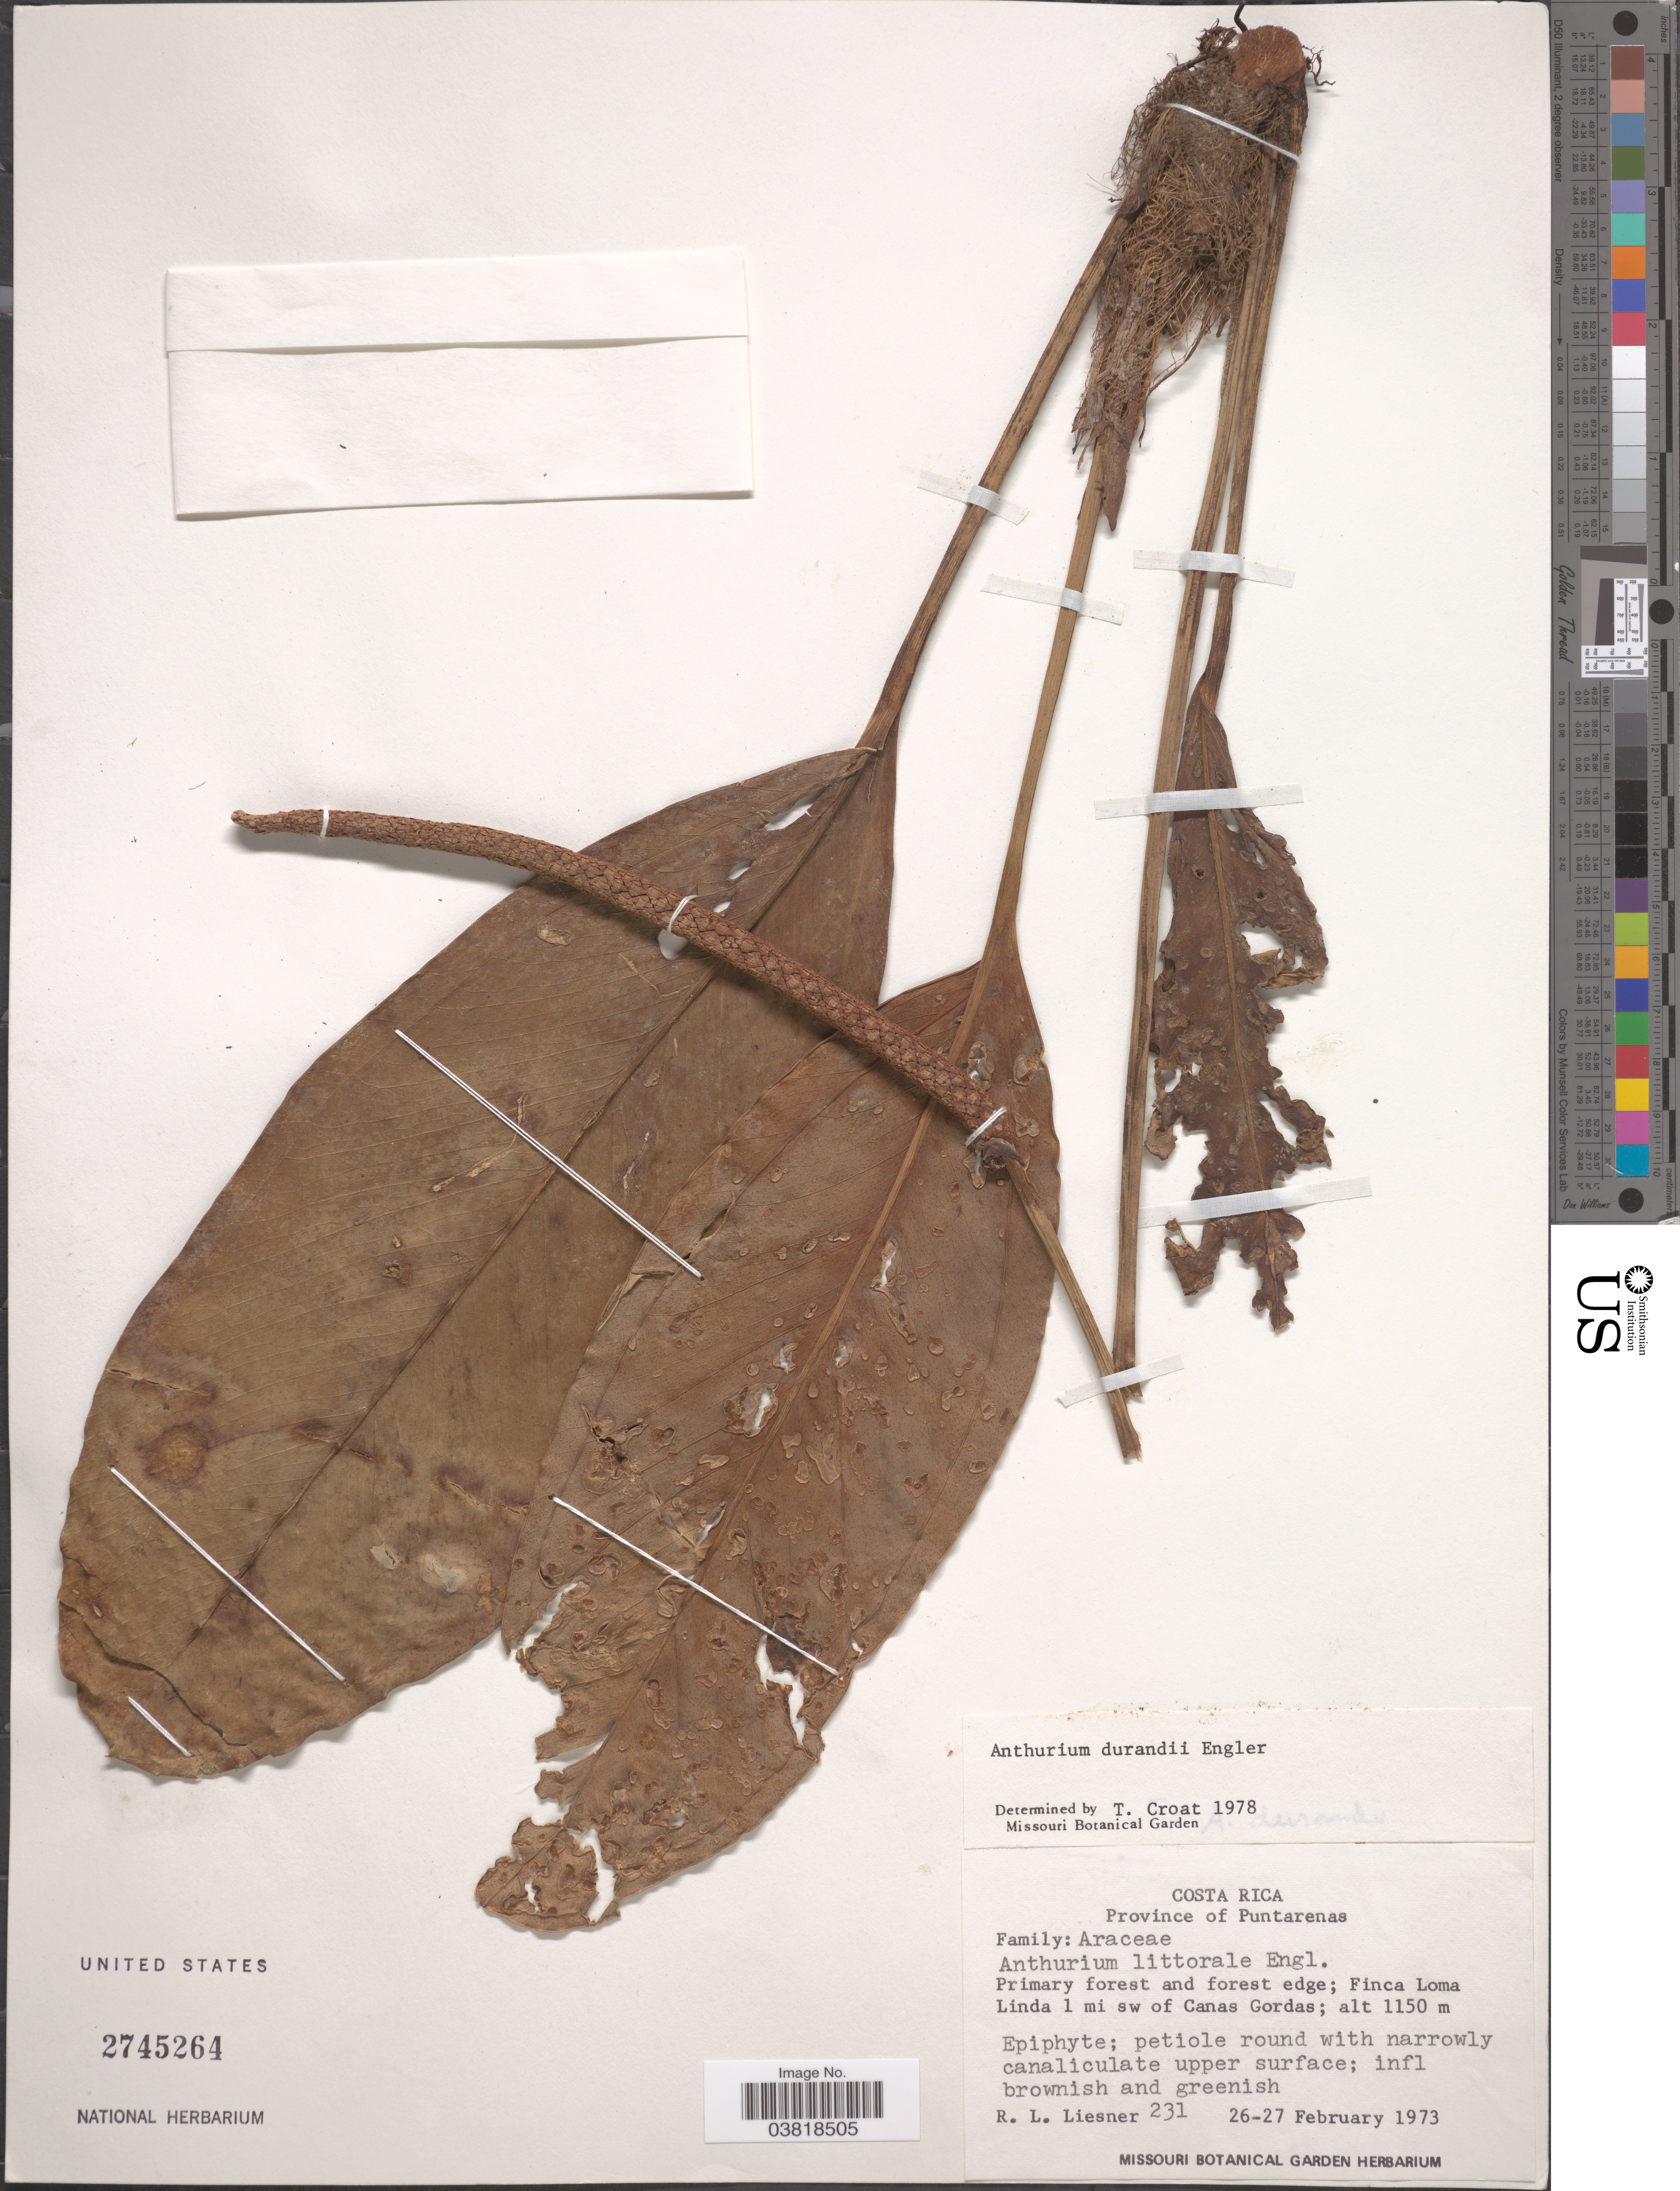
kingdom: Plantae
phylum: Tracheophyta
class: Liliopsida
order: Alismatales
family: Araceae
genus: Anthurium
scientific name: Anthurium durandii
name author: (Brongn. ex Schott) Engl.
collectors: R. L. Liesner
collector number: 231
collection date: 1973-02-26/1973-02-27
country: Costa Rica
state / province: Puntarenas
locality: Finca Loma. Linda 1 mi sw of Canas Gordas.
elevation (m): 1150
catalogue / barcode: US 2745264